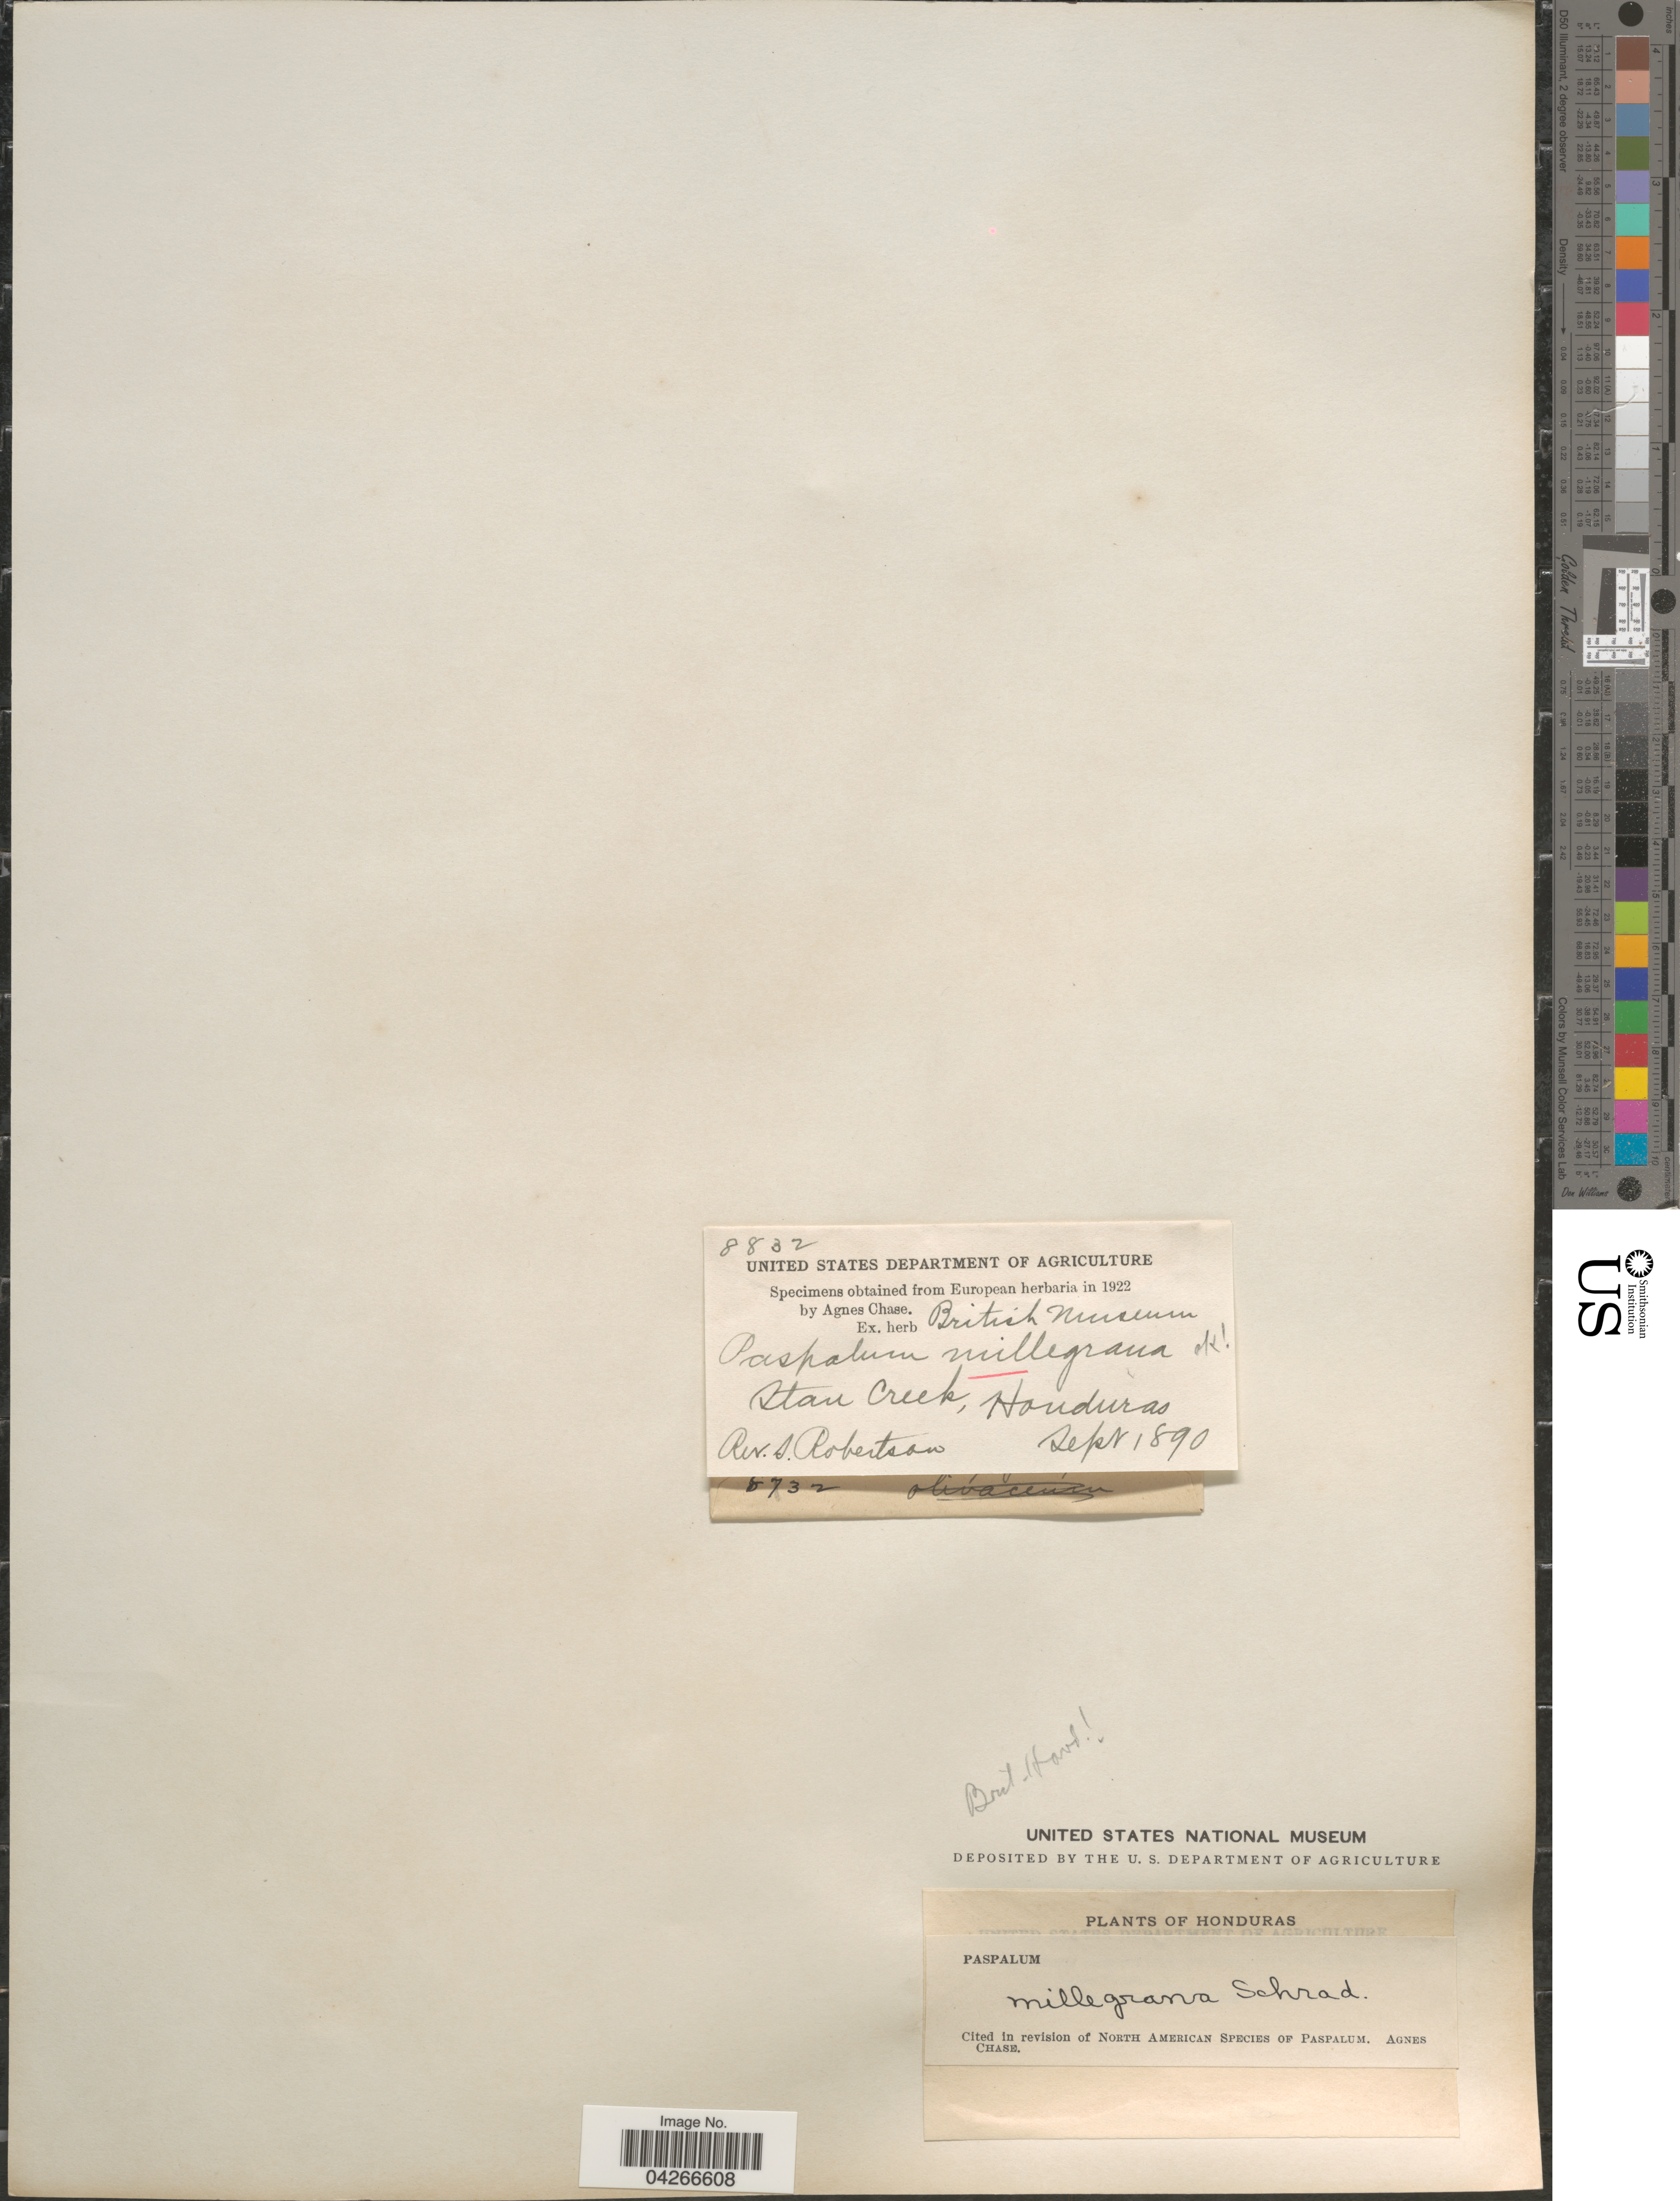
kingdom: Plantae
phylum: Tracheophyta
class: Liliopsida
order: Poales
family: Poaceae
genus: Paspalum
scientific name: Paspalum millegrana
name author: Schrad.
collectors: J. Robertson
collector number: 8832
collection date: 1890-09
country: Belize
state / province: Stann Creek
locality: Stan Creek. Brit. Hond.